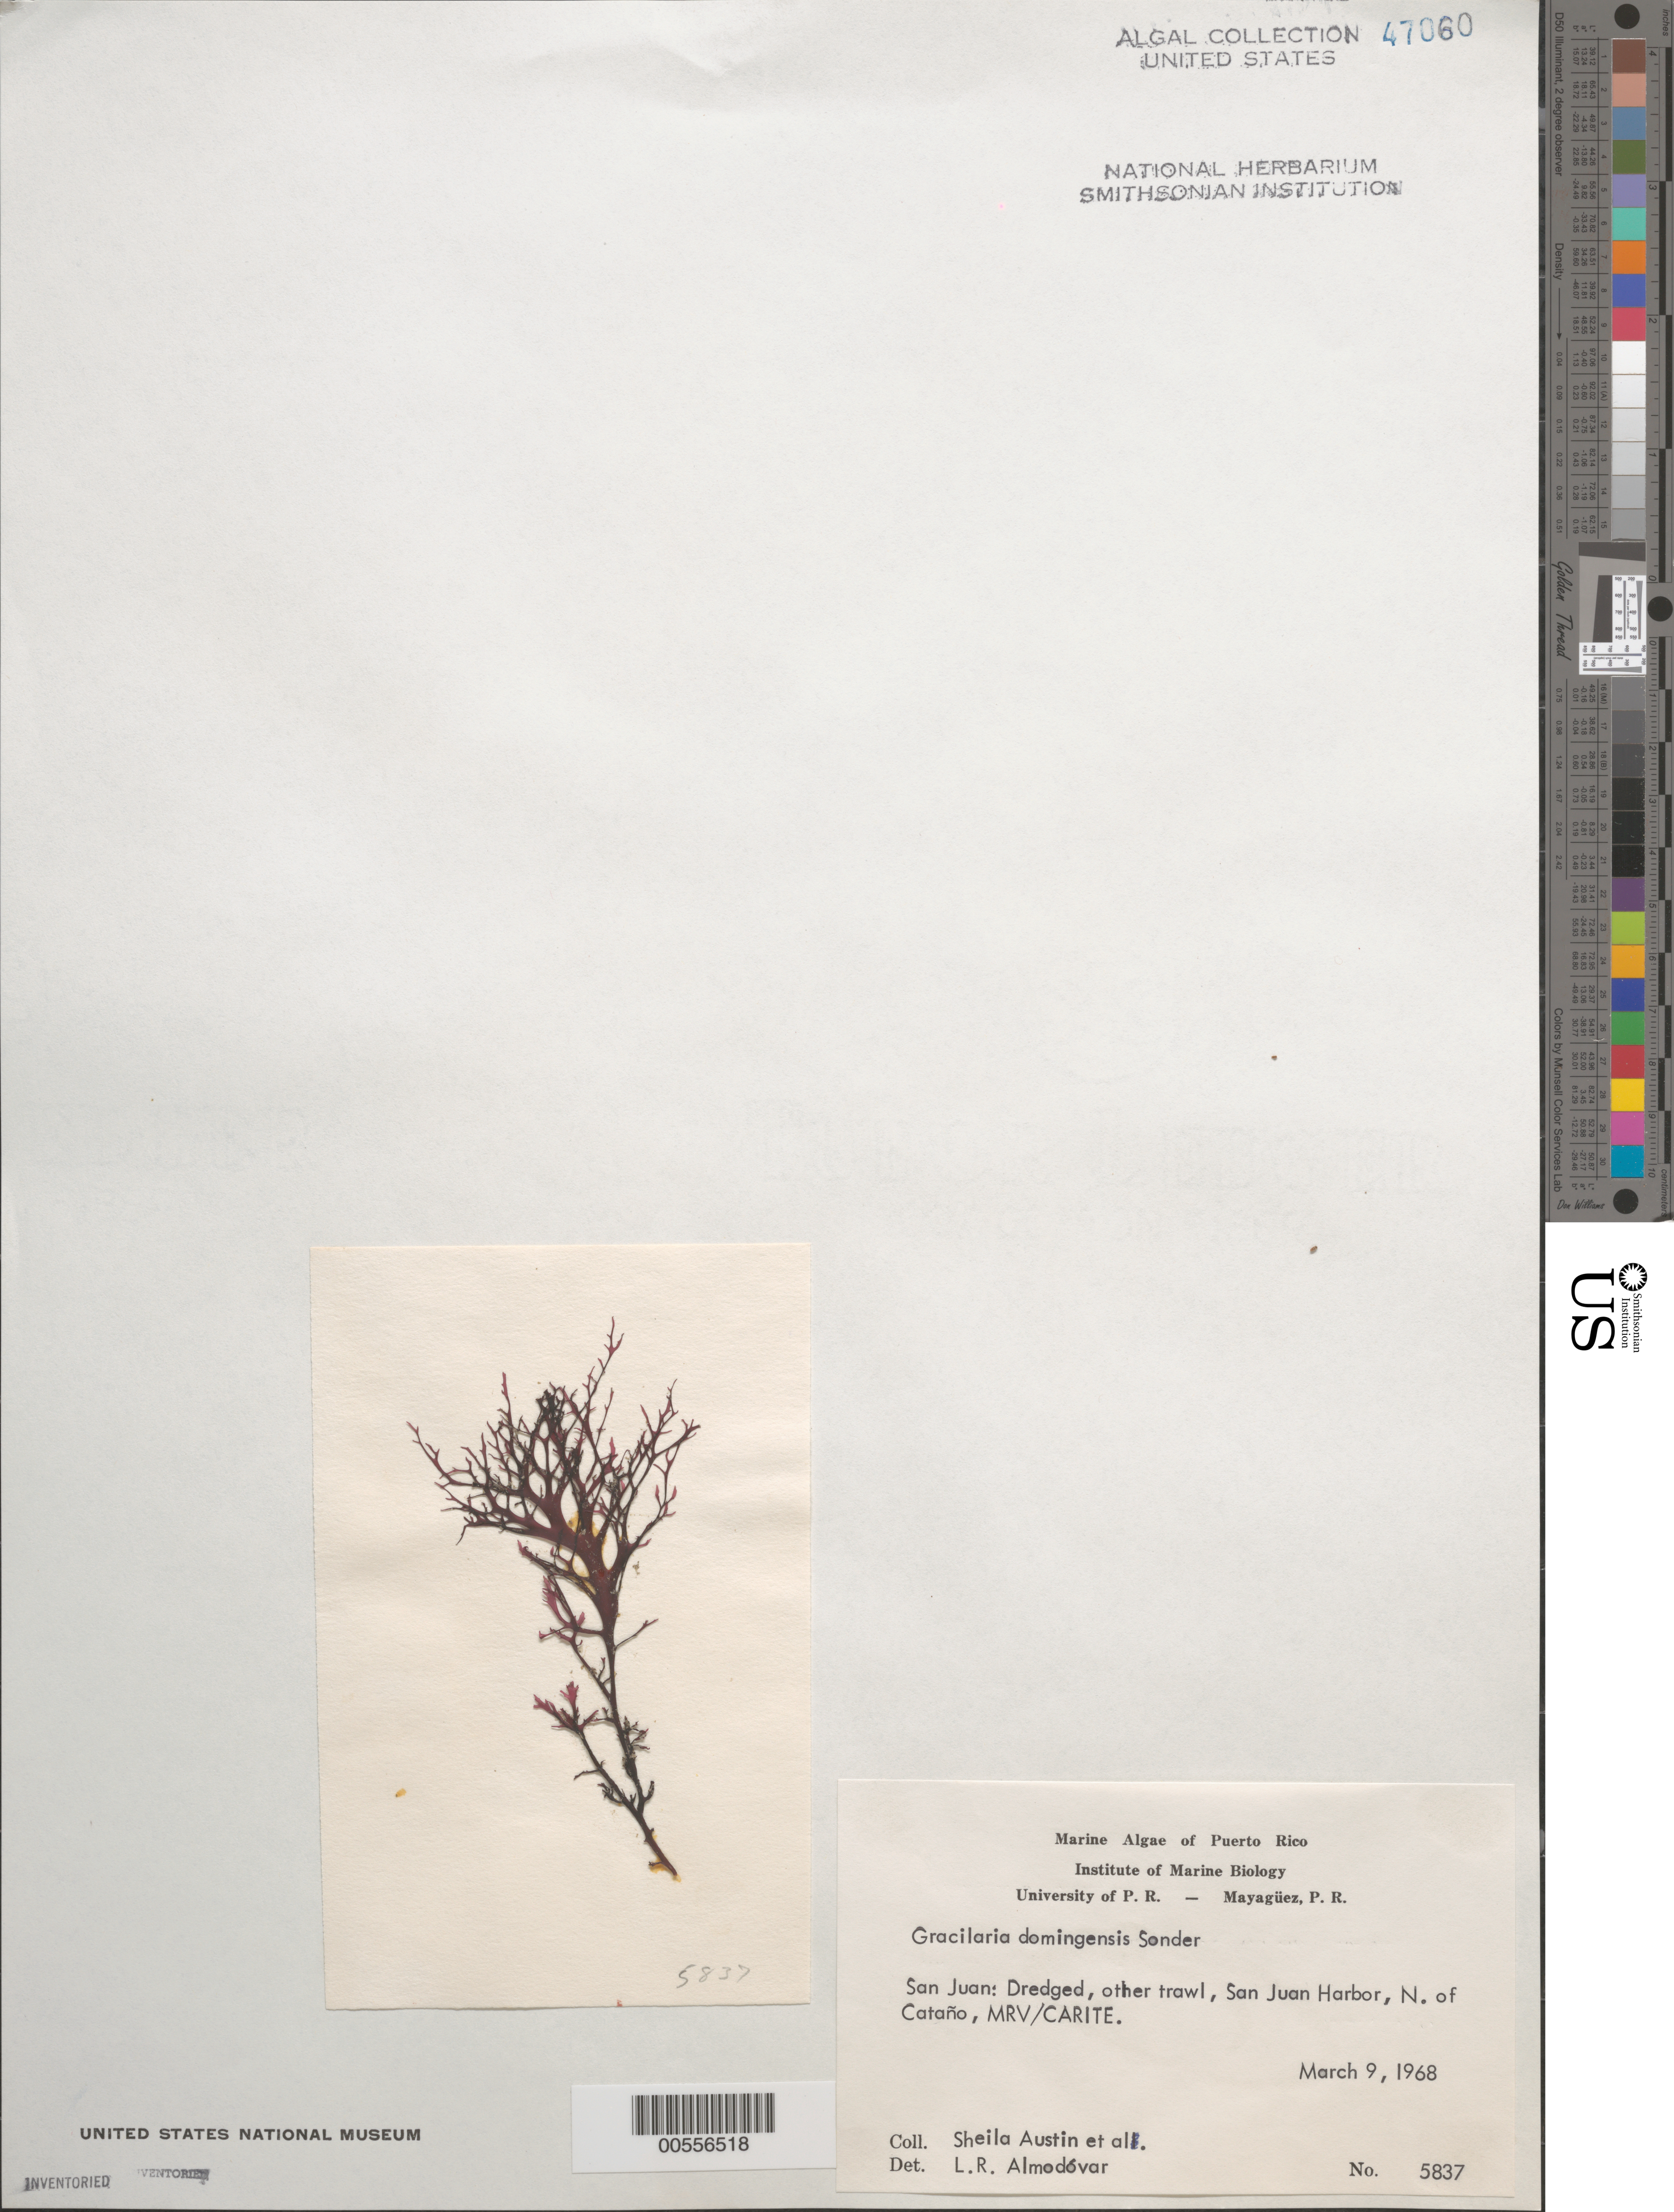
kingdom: Plantae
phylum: Rhodophyta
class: Florideophyceae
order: Gracilariales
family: Gracilariaceae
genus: Gracilaria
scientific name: Gracilaria domingensis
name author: (Kütz.) O.G. Sond. in Dickie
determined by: Almodovar, L. R.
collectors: S. Austin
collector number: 5837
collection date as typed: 09 Mar 1968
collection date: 1968-03-09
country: Puerto Rico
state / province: San Juan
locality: San juan harbor, north of catano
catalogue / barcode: US 47060